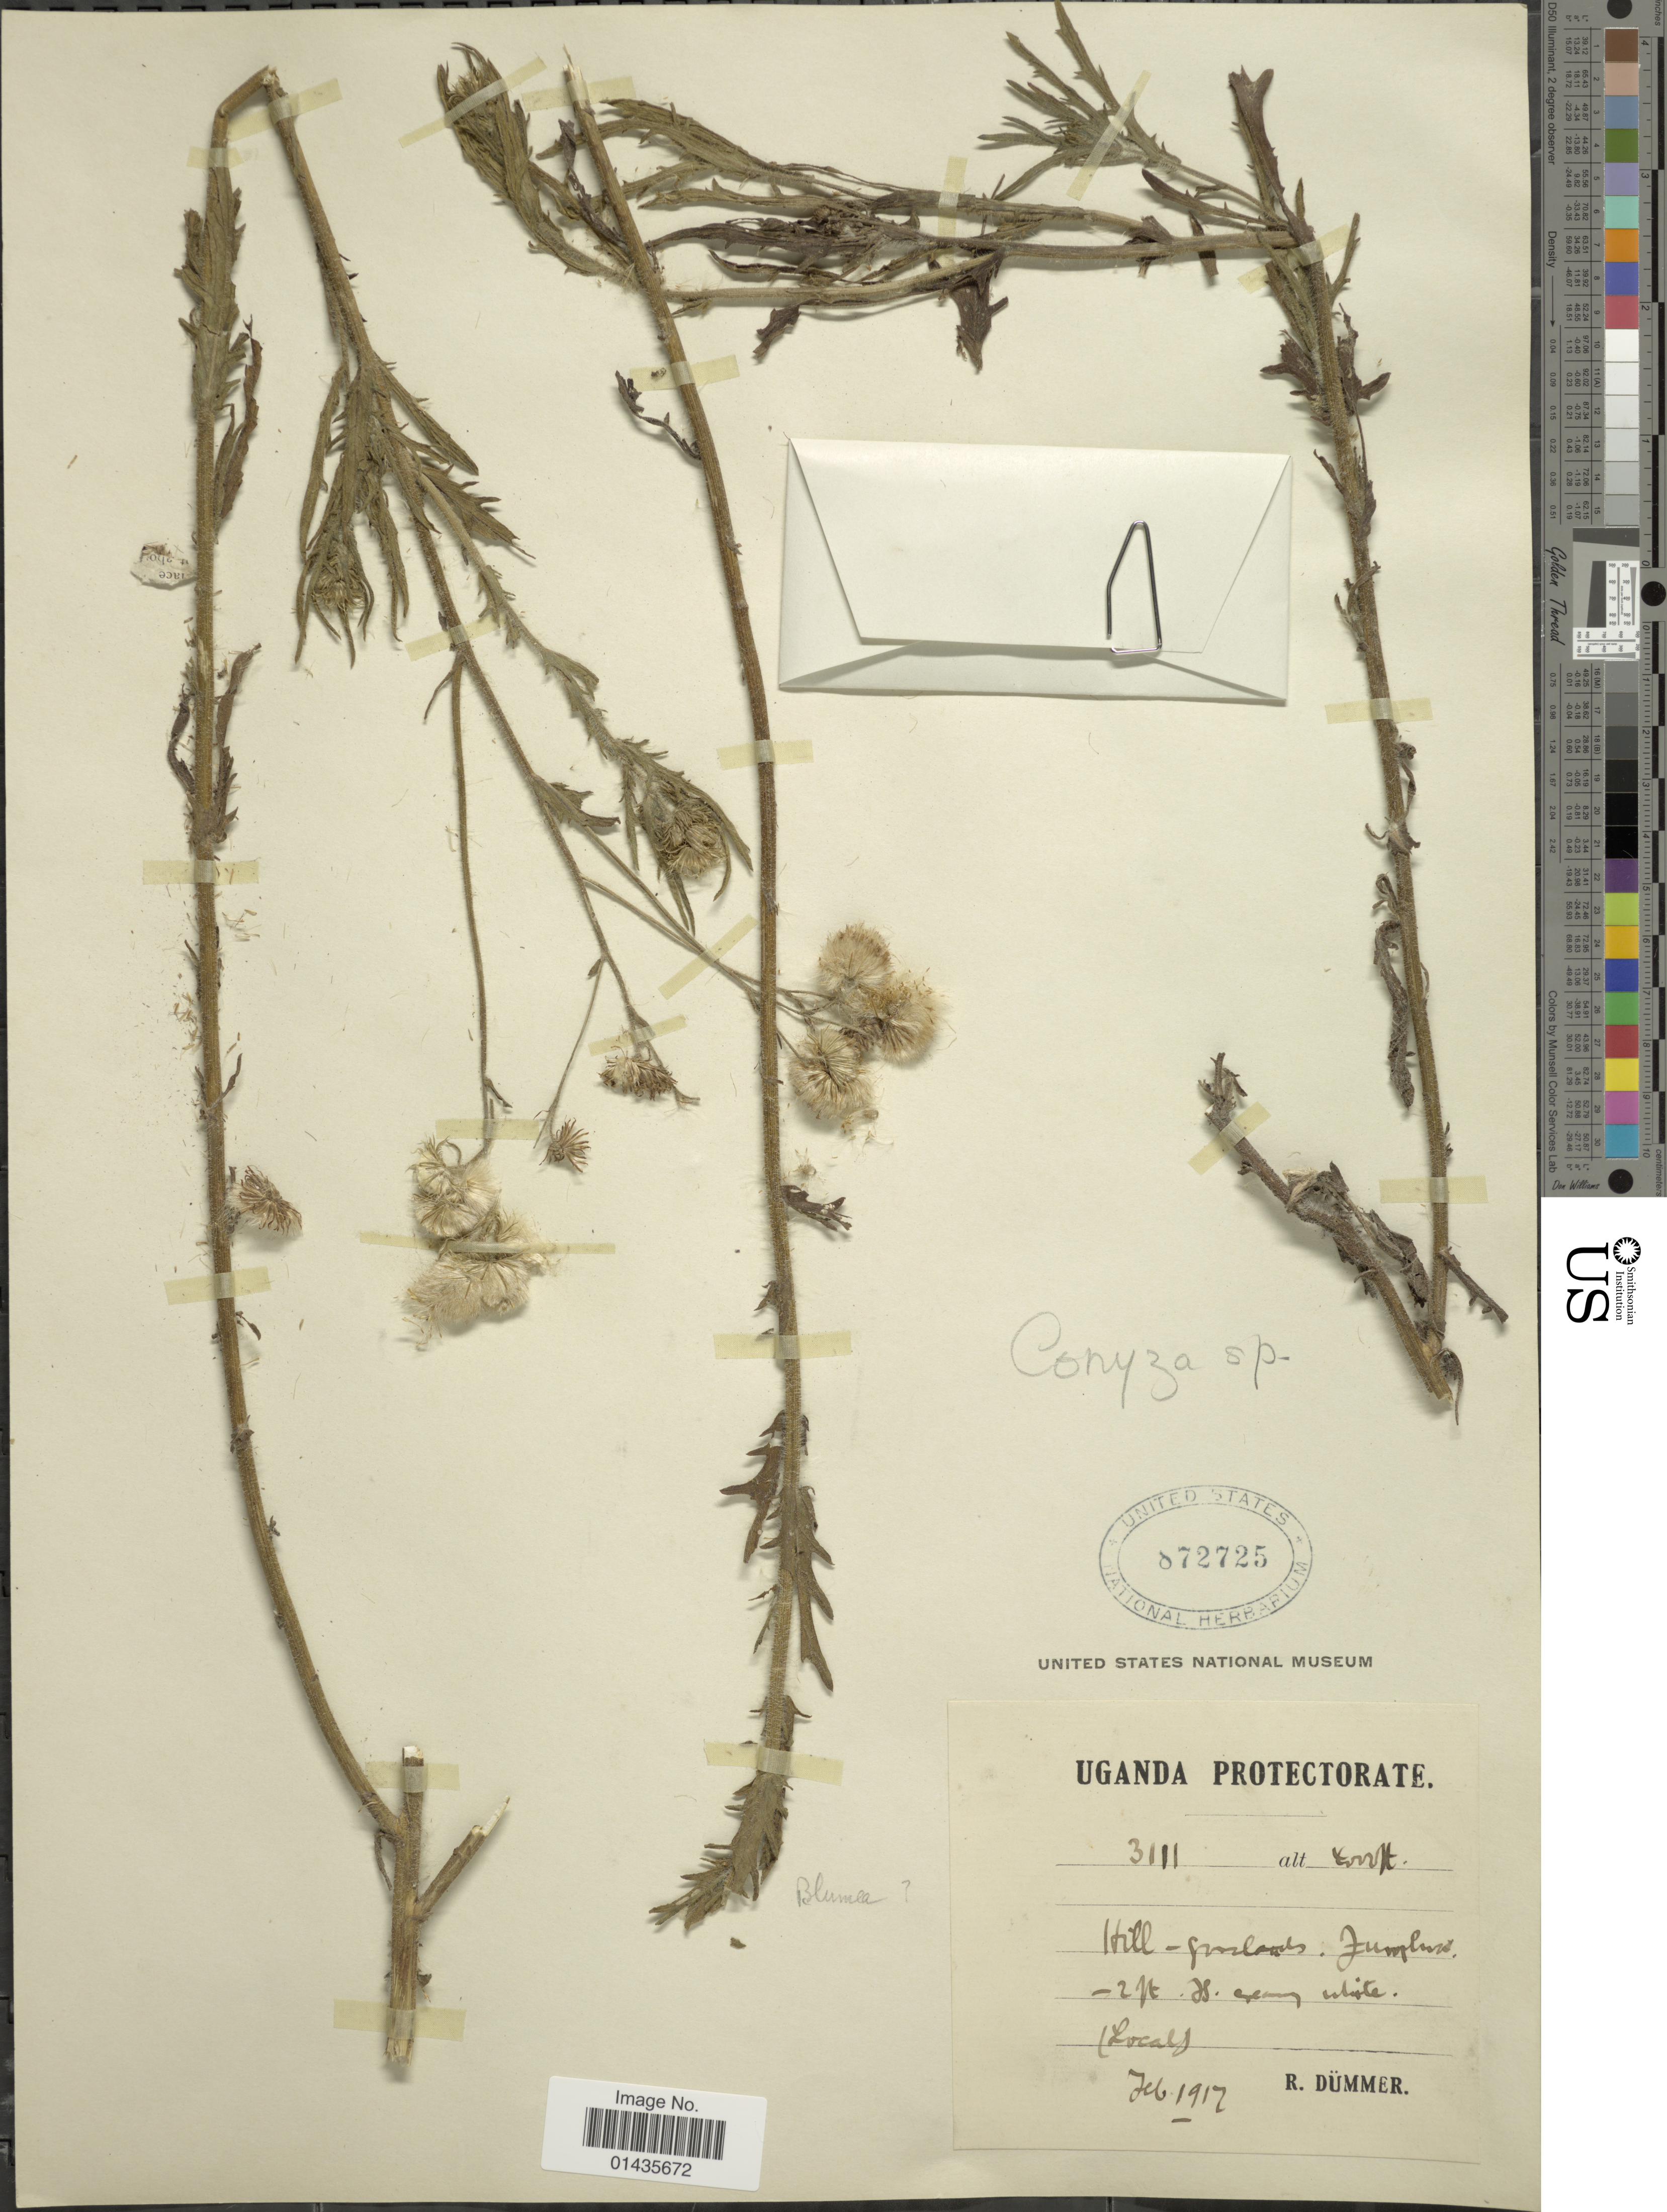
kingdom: Plantae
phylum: Tracheophyta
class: Magnoliopsida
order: Asterales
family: Asteraceae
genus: Blumea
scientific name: Blumea sp.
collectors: R. A. Dümmer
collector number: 3111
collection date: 1917-02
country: Uganda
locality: Uganda Protectorate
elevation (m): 1219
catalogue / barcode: US 872725